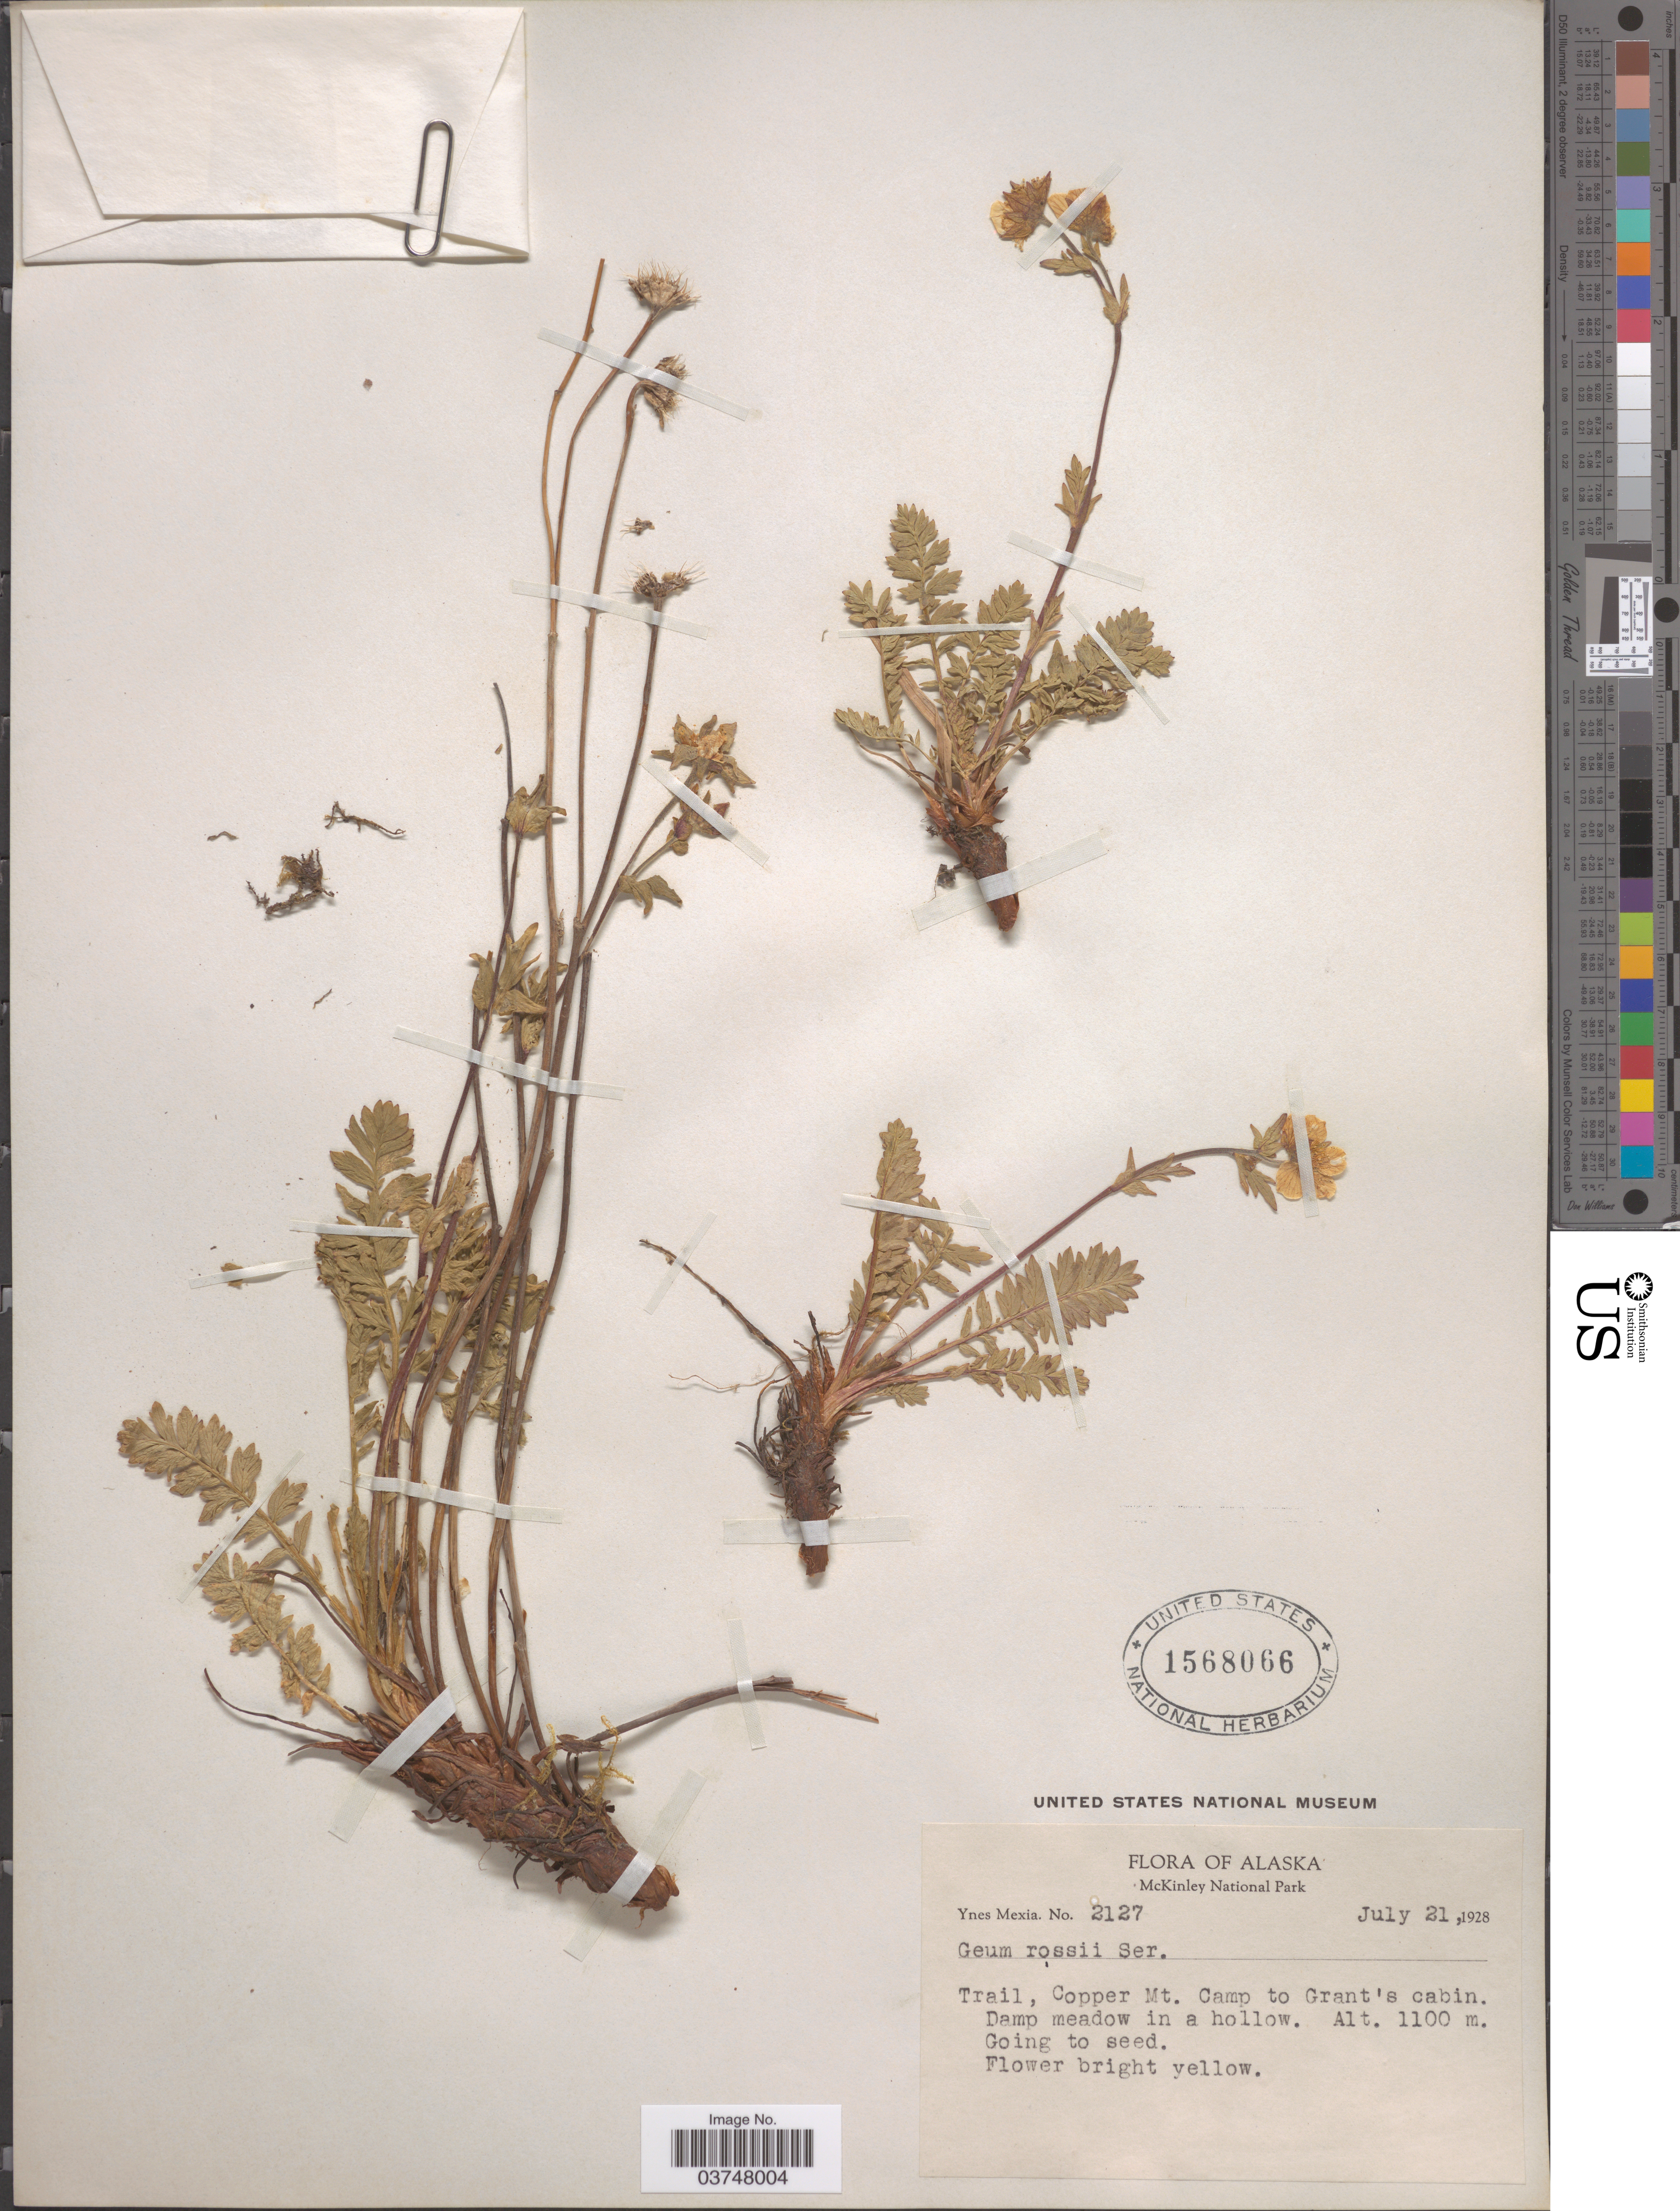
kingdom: Plantae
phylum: Tracheophyta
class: Magnoliopsida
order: Rosales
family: Rosaceae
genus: Geum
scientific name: Geum rossii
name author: (R. Br.) Ser.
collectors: Y. Mexia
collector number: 2127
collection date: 1928-07-21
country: United States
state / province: Alaska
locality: McKinley National Park. Trail, Copper Mt. Camp to Grant's cabin.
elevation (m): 1100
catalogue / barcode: US 1568066